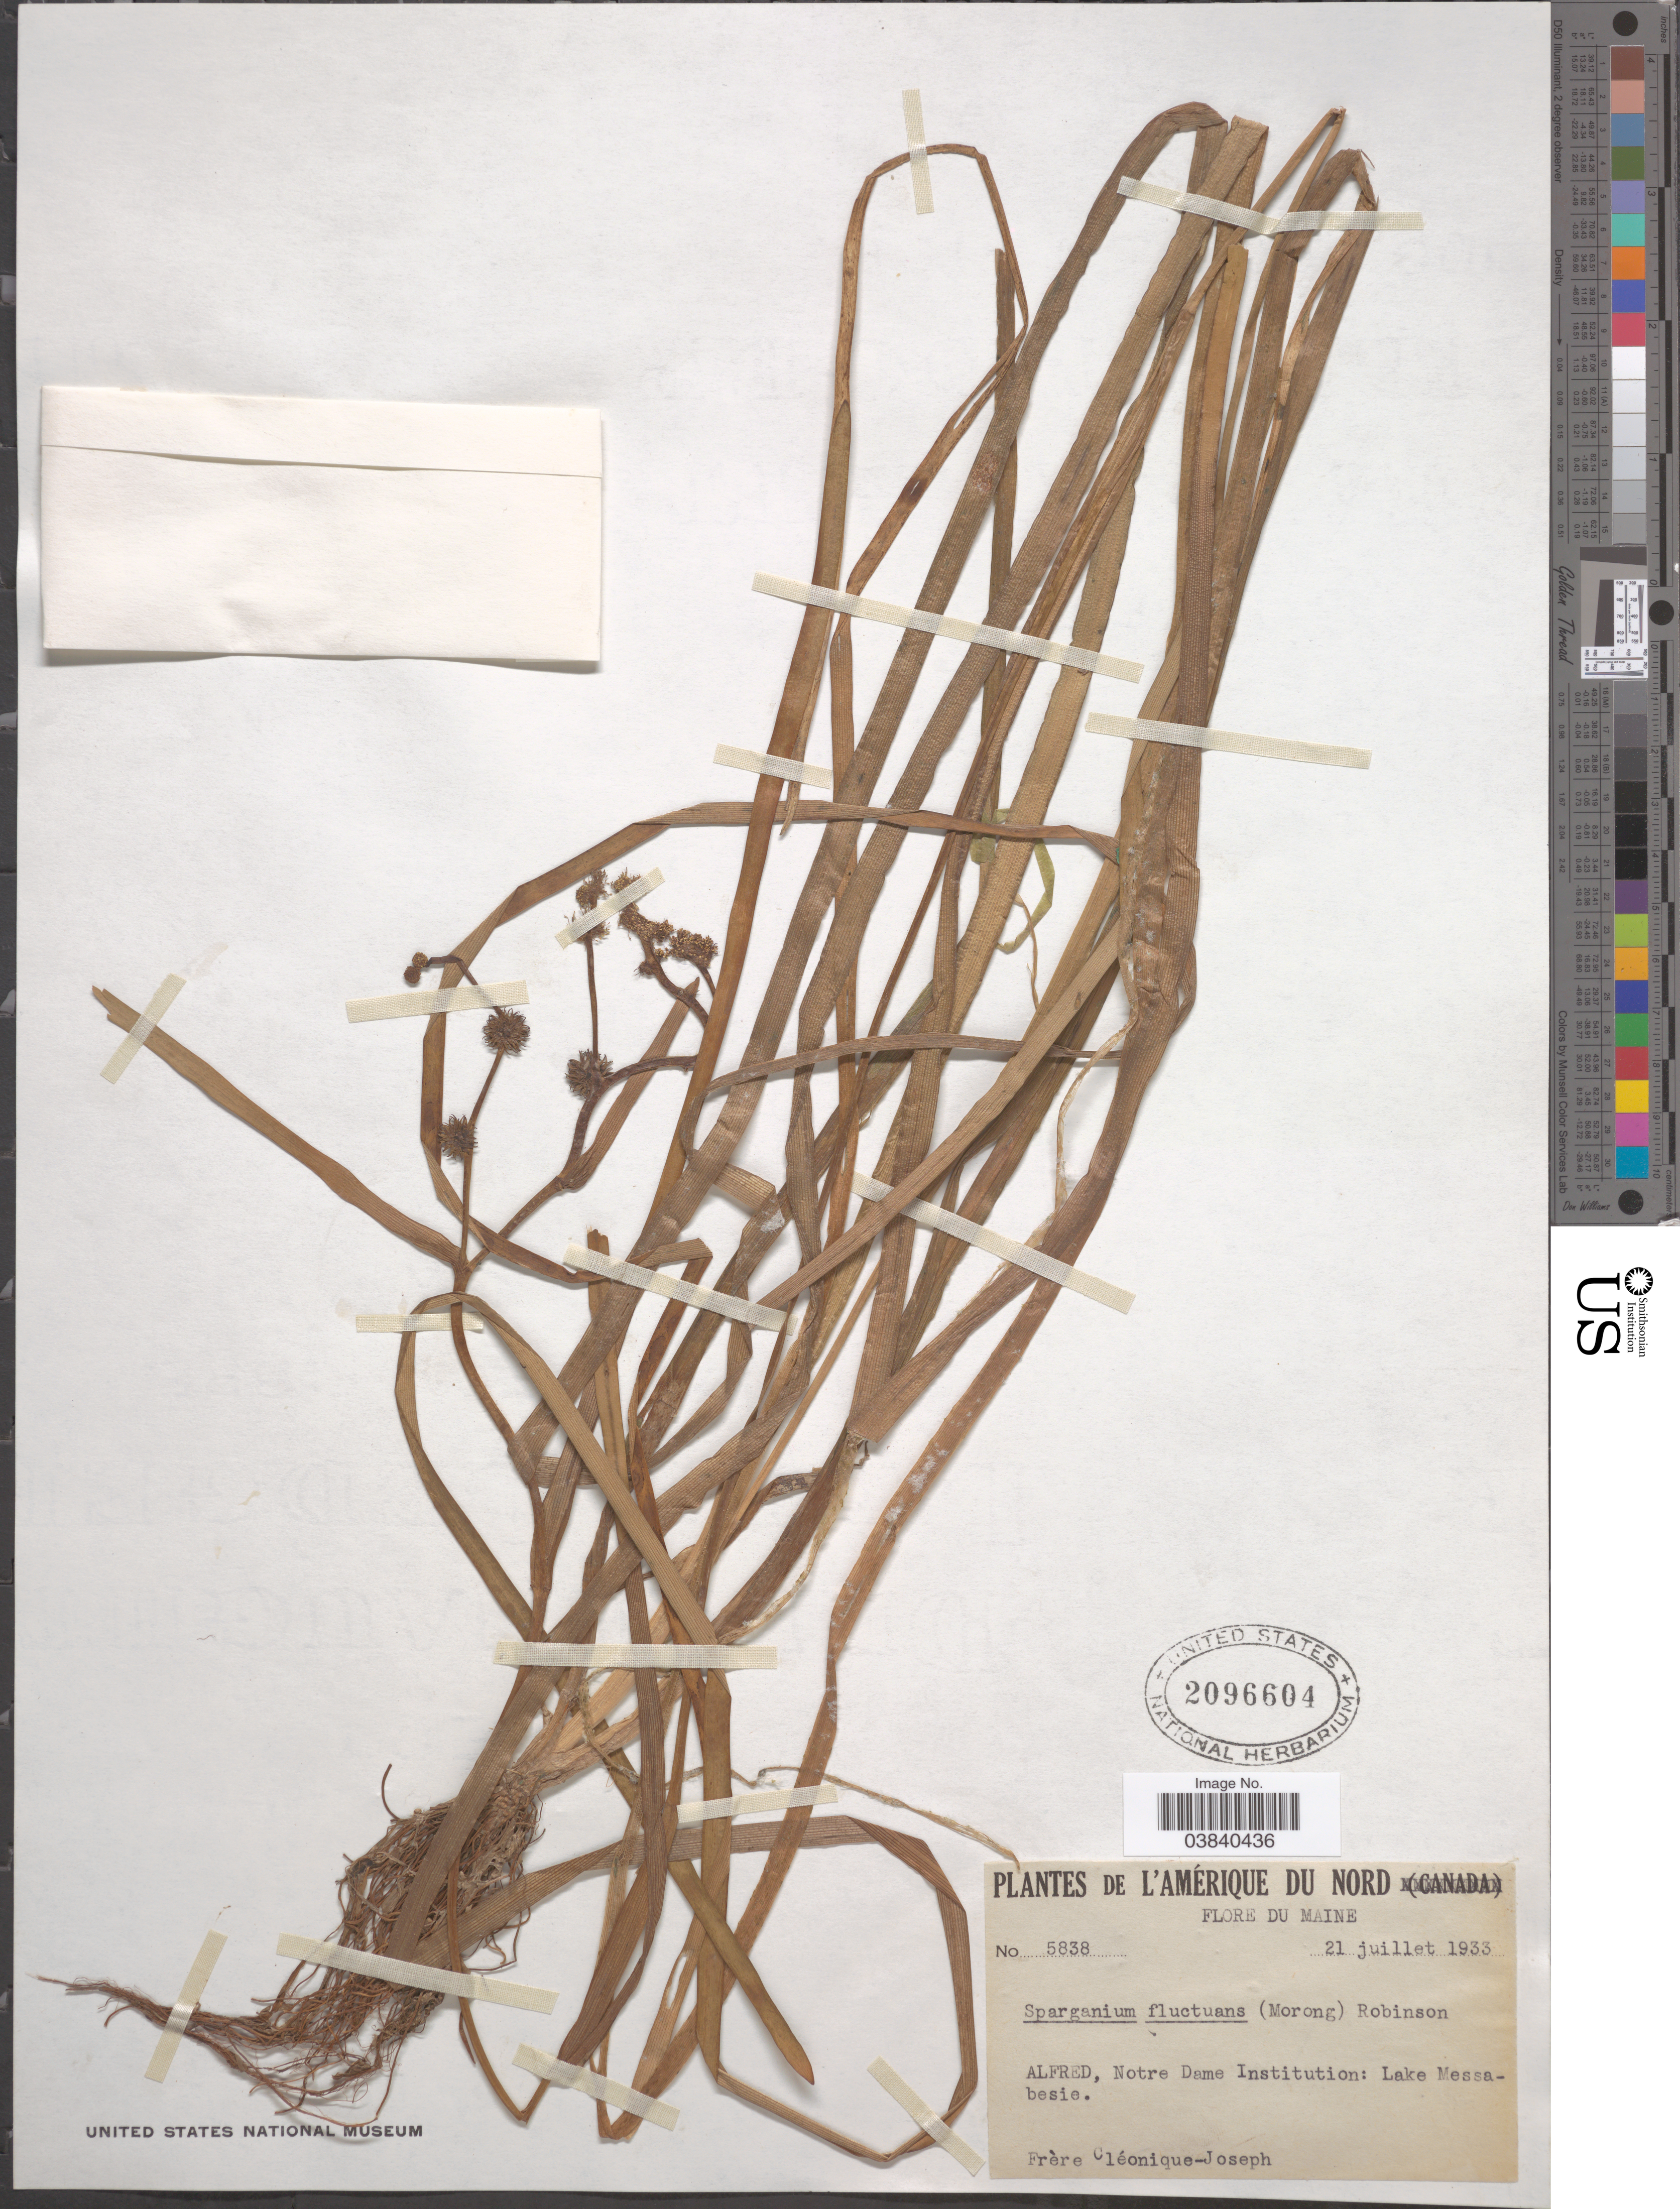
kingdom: Plantae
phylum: Tracheophyta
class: Liliopsida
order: Poales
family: Typhaceae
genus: Sparganium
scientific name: Sparganium fluctuans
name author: (Engelm.) B.L. Rob.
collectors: Bro. Cleonique-Joseph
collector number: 5838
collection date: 1933-07-21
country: United States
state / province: Maine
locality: Alfred, Notre Dame Institution: Lake Messabesie.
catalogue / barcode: US 2096604